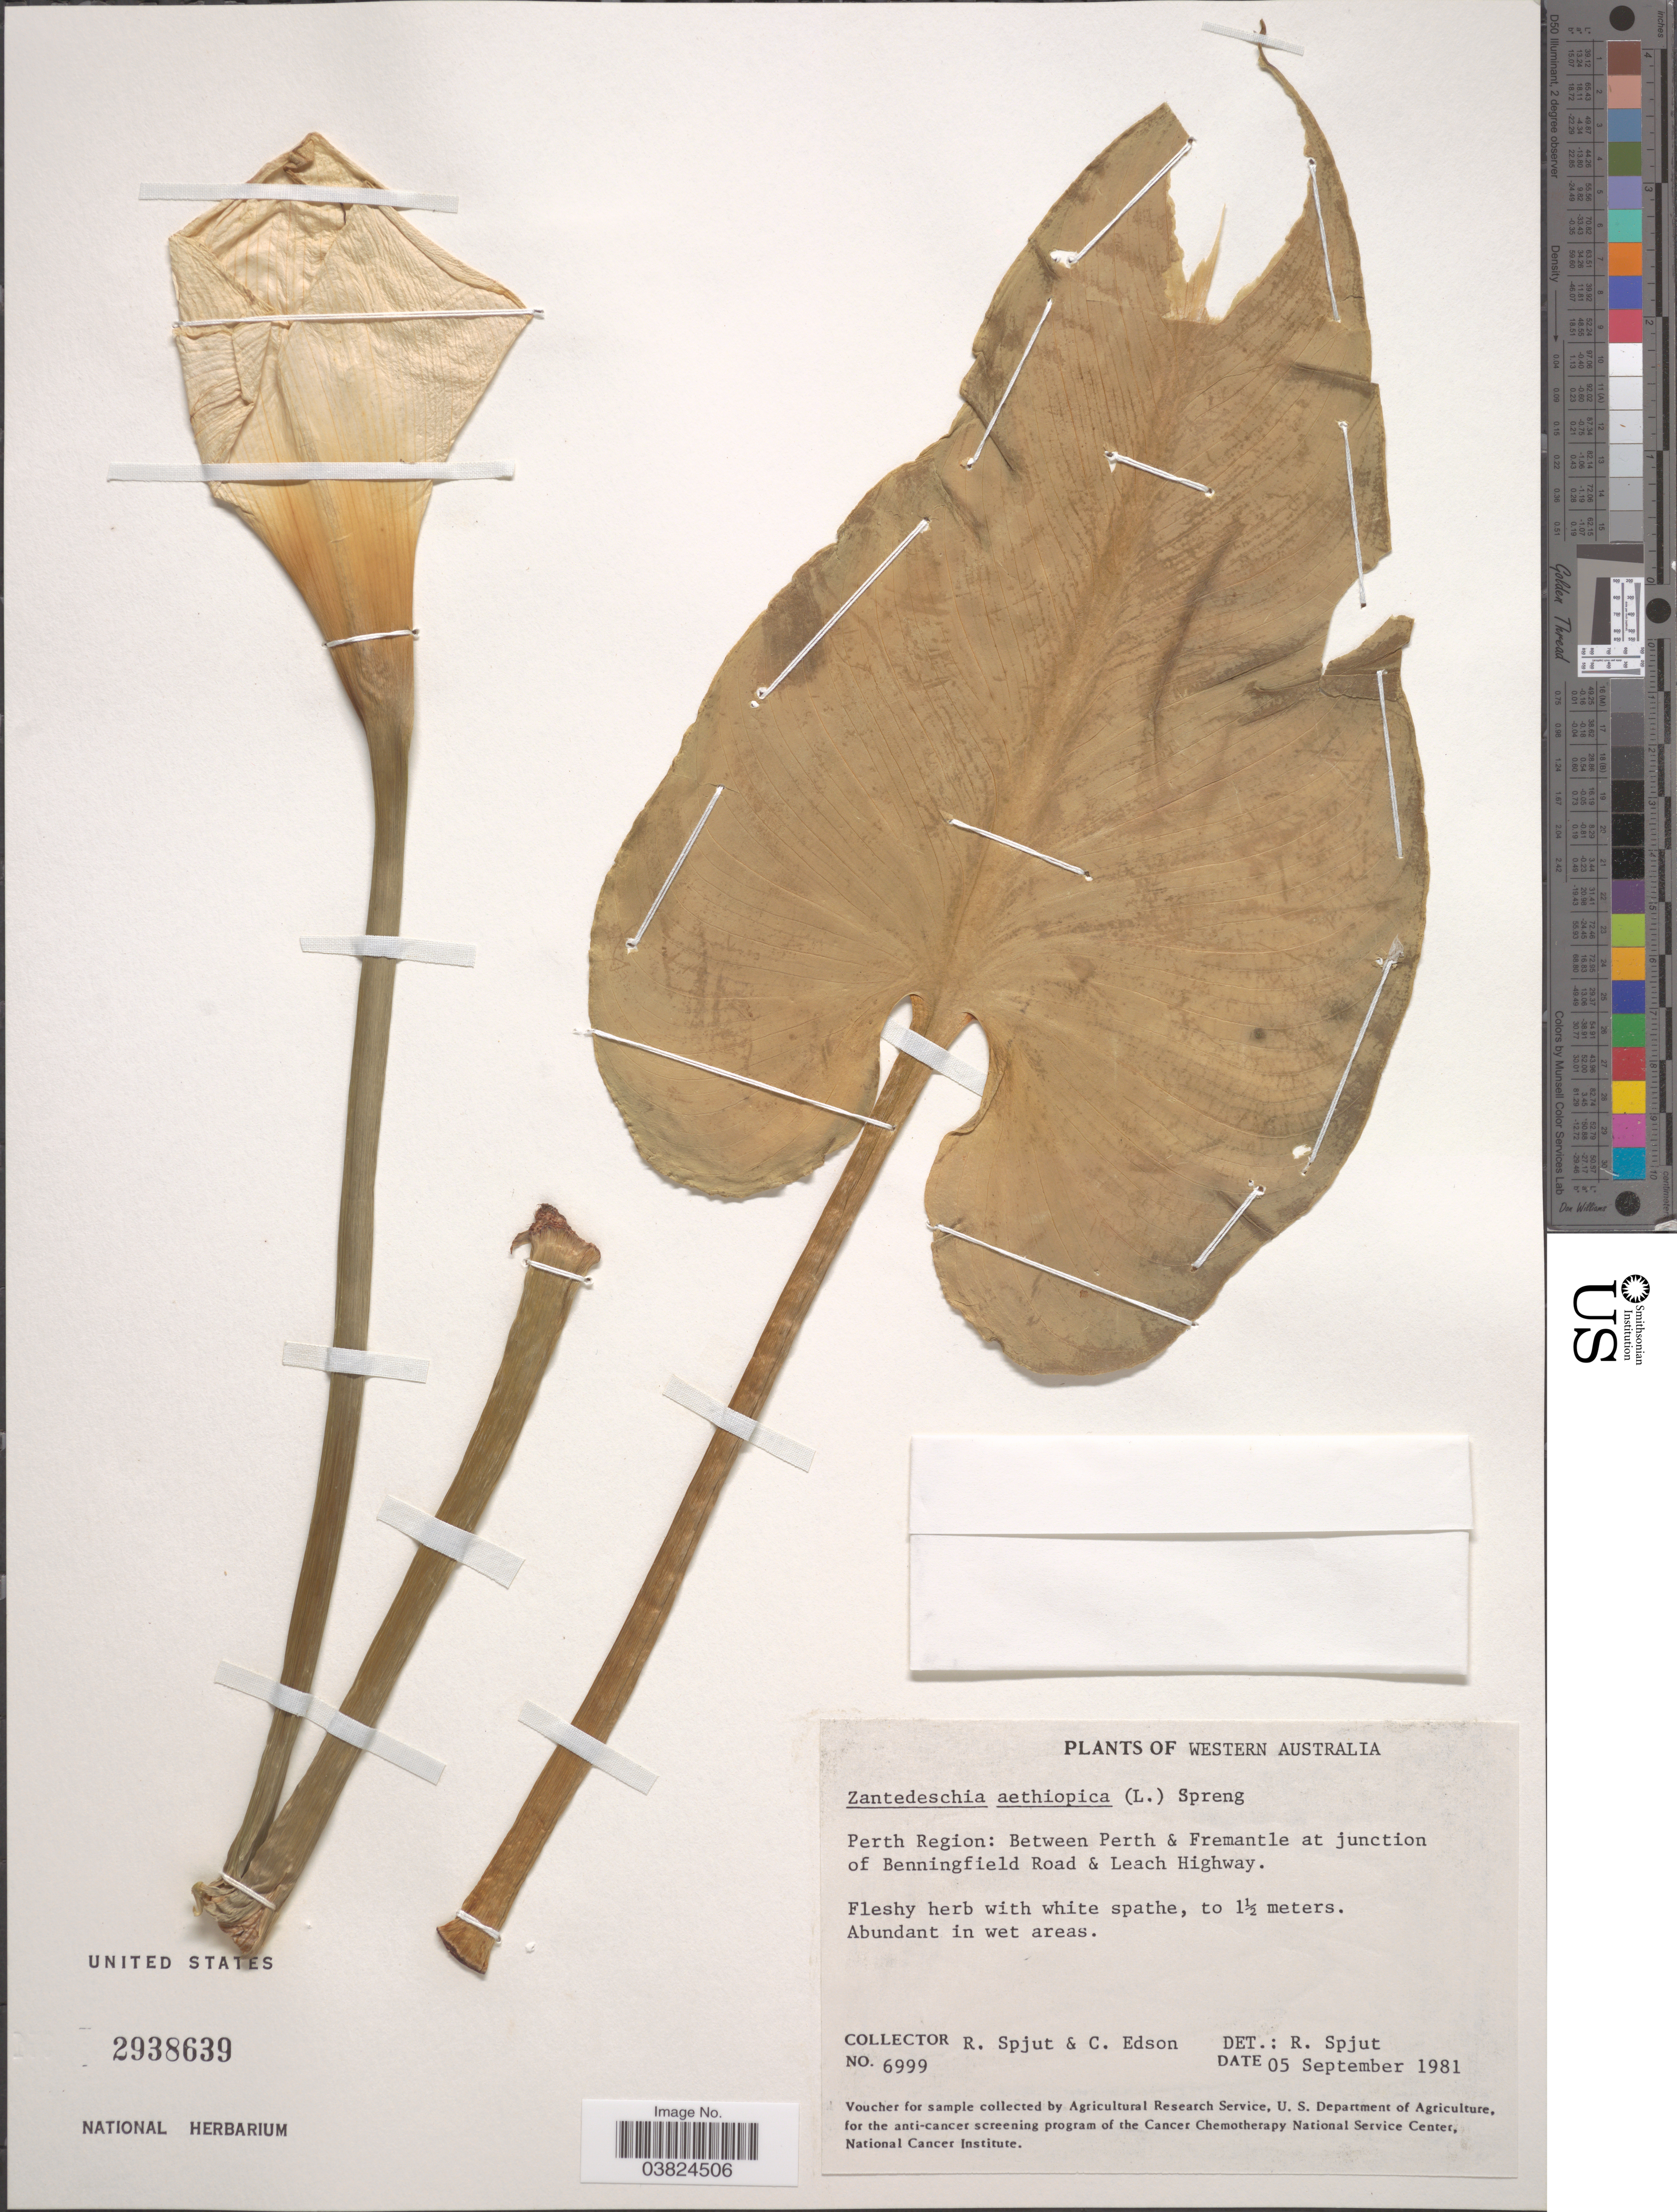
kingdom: Plantae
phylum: Tracheophyta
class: Liliopsida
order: Alismatales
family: Araceae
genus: Zantedeschia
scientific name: Zantedeschia aethiopica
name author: (L.) Spreng.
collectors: R. Spjut & C. Edson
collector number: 6999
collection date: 1981-09-05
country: Australia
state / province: Western Australia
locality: Perth Region: Between Perth & Feemantle at junction of Benningfield Road & Leach Highway.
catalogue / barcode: US 2938639